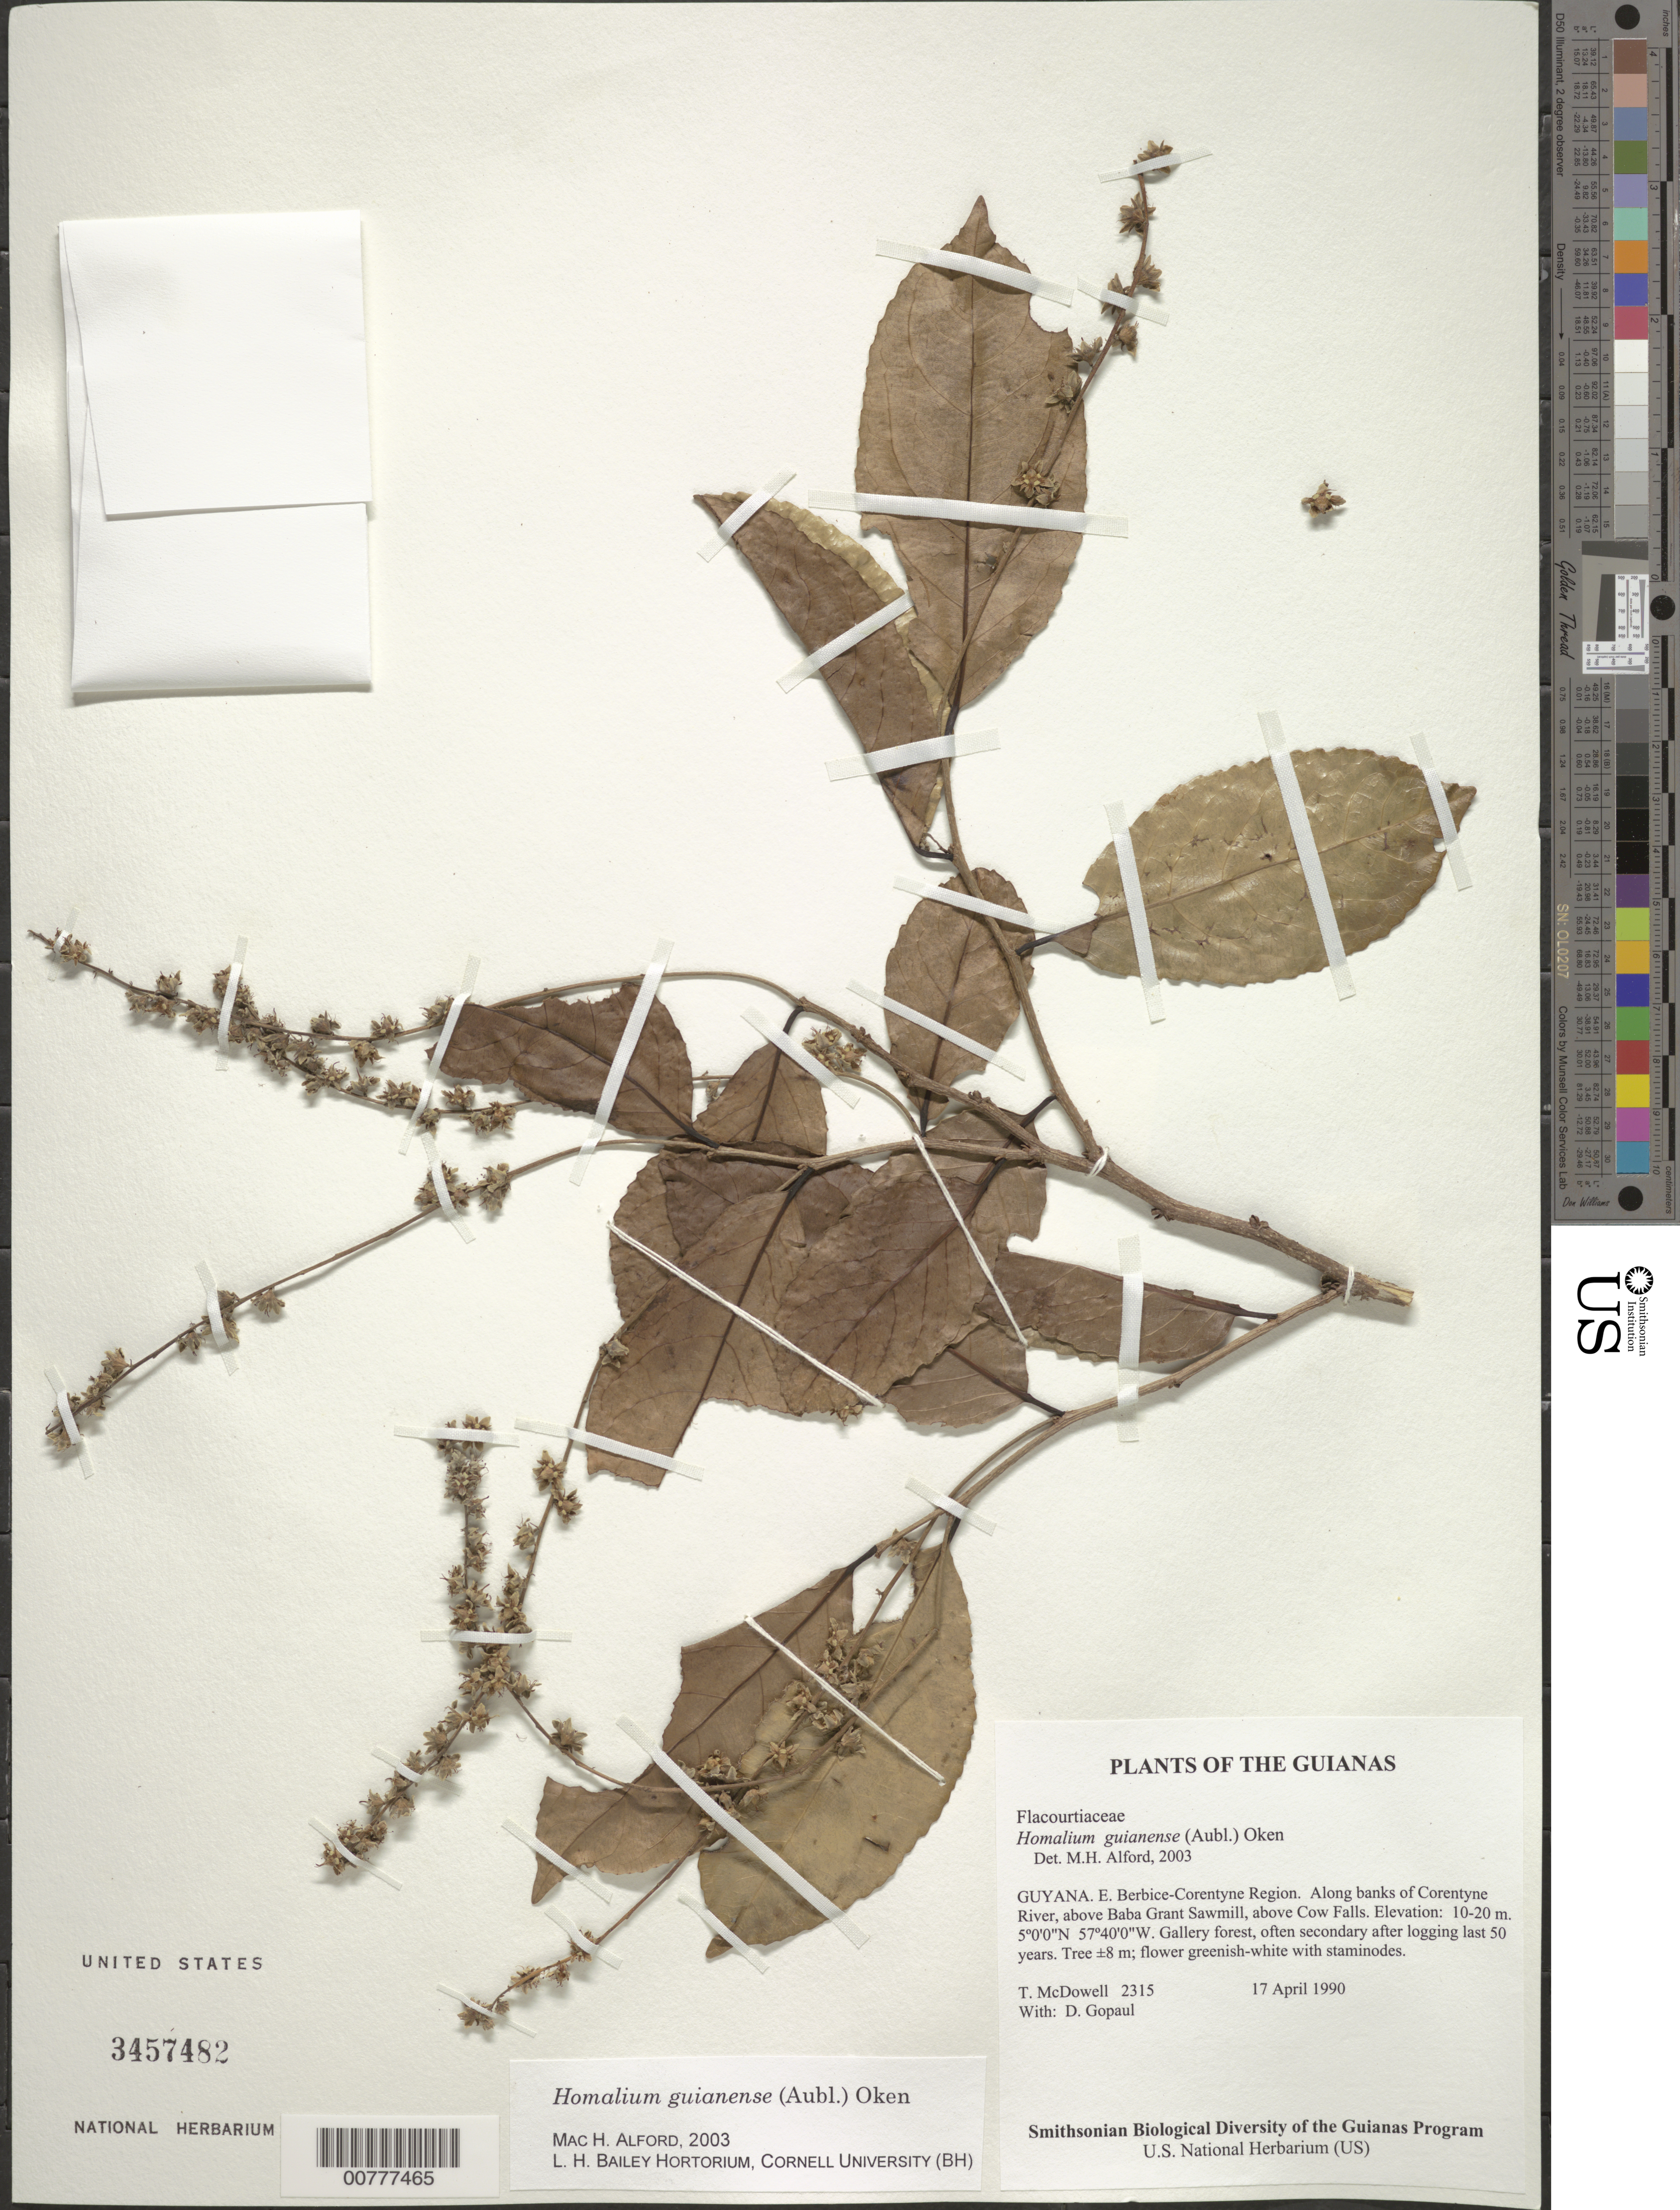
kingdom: Plantae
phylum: Tracheophyta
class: Magnoliopsida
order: Malpighiales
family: Salicaceae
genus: Homalium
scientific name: Homalium guianense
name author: (Aubl.) Oken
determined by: Alford, Mac Haverson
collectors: T. McDowell & D. Gopaul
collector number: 2315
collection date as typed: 17 April 1990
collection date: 1990-04-17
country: Guyana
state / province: E. Berbice-Corentyne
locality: Along banks of Corentyne River, above Baba Grant Sawmill, above Cow Falls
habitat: Gallery forest, often secondary after logging last 50 years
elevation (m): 10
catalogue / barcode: US 3457482